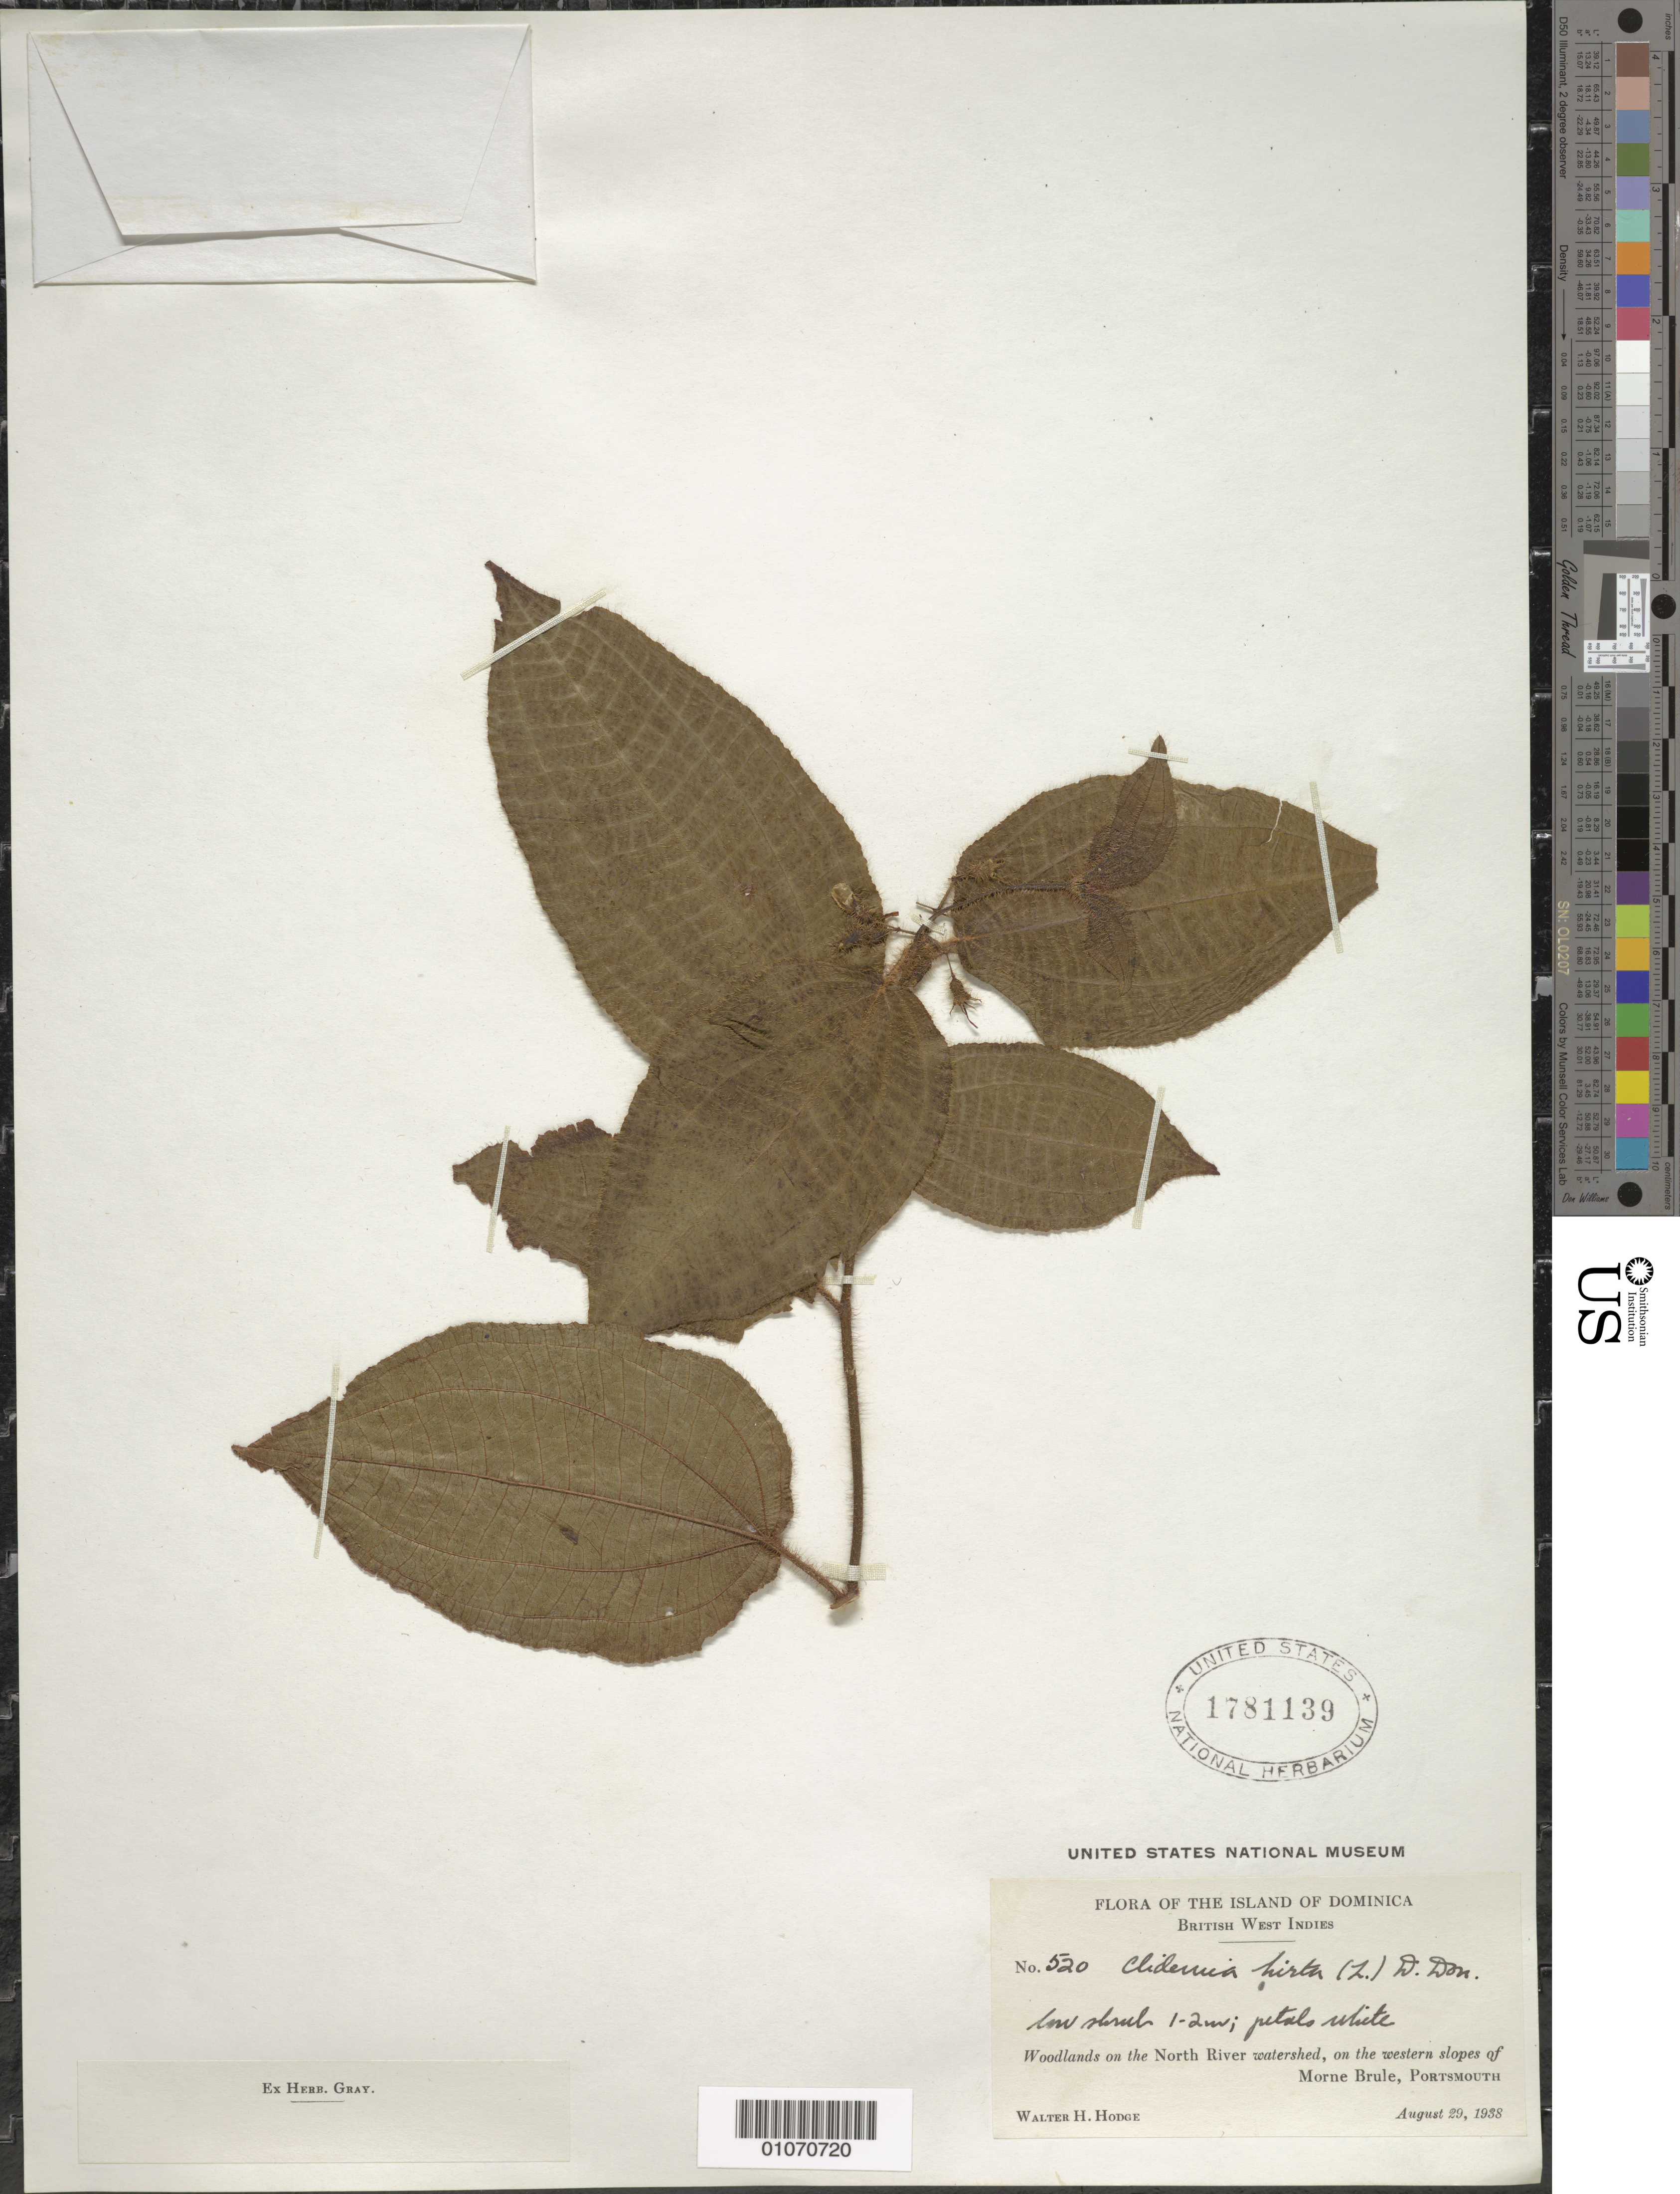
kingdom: Plantae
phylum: Tracheophyta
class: Magnoliopsida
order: Myrtales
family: Melastomataceae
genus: Clidemia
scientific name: Clidemia hirta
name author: (L.) D. Don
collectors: W. Hodge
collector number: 520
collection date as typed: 29 Aug 1938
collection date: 1938-08-29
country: Dominica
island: Dominica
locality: Portsmouth, Morne Brule, western slopes, on the North River watershed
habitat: Woodlands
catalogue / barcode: US 1781139